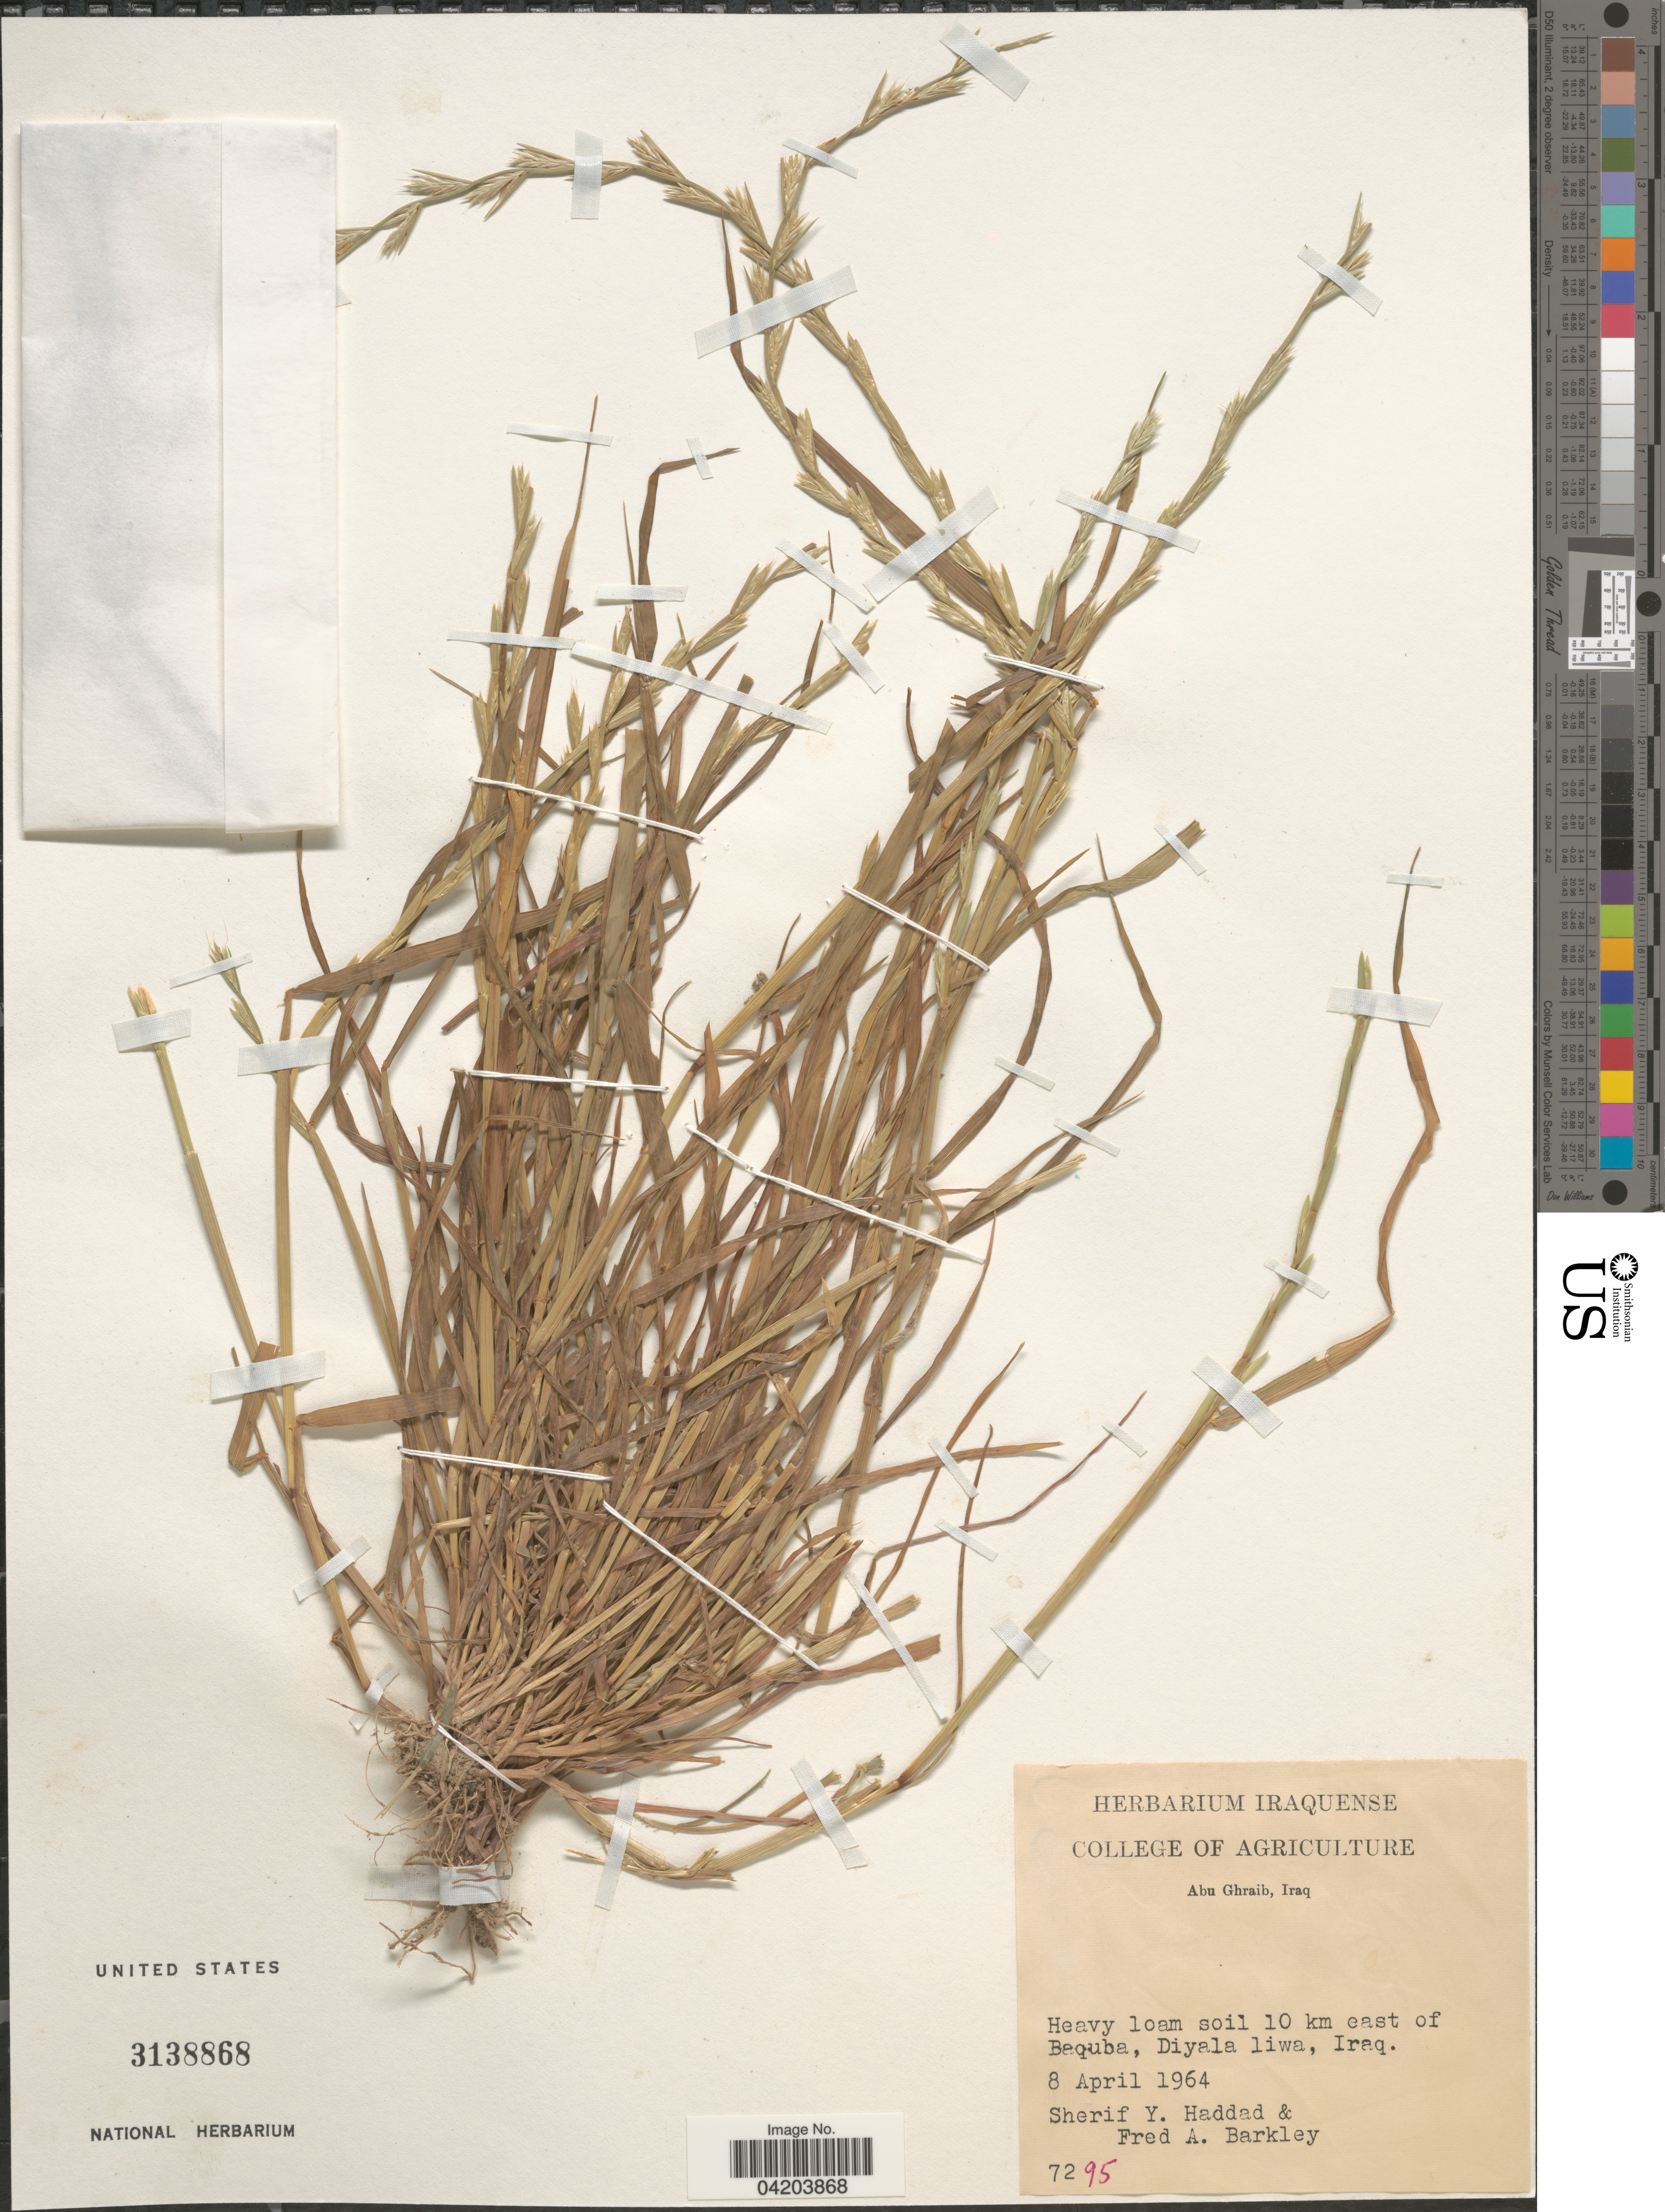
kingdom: Plantae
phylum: Tracheophyta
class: Liliopsida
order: Poales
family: Poaceae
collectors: S. Haddad & F. A. Barkley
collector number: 7295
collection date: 1964-04-08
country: Iraq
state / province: Diyala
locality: Heavy loam soil 10 km east of Baquba, Diyala liwa.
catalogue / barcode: US 3138868